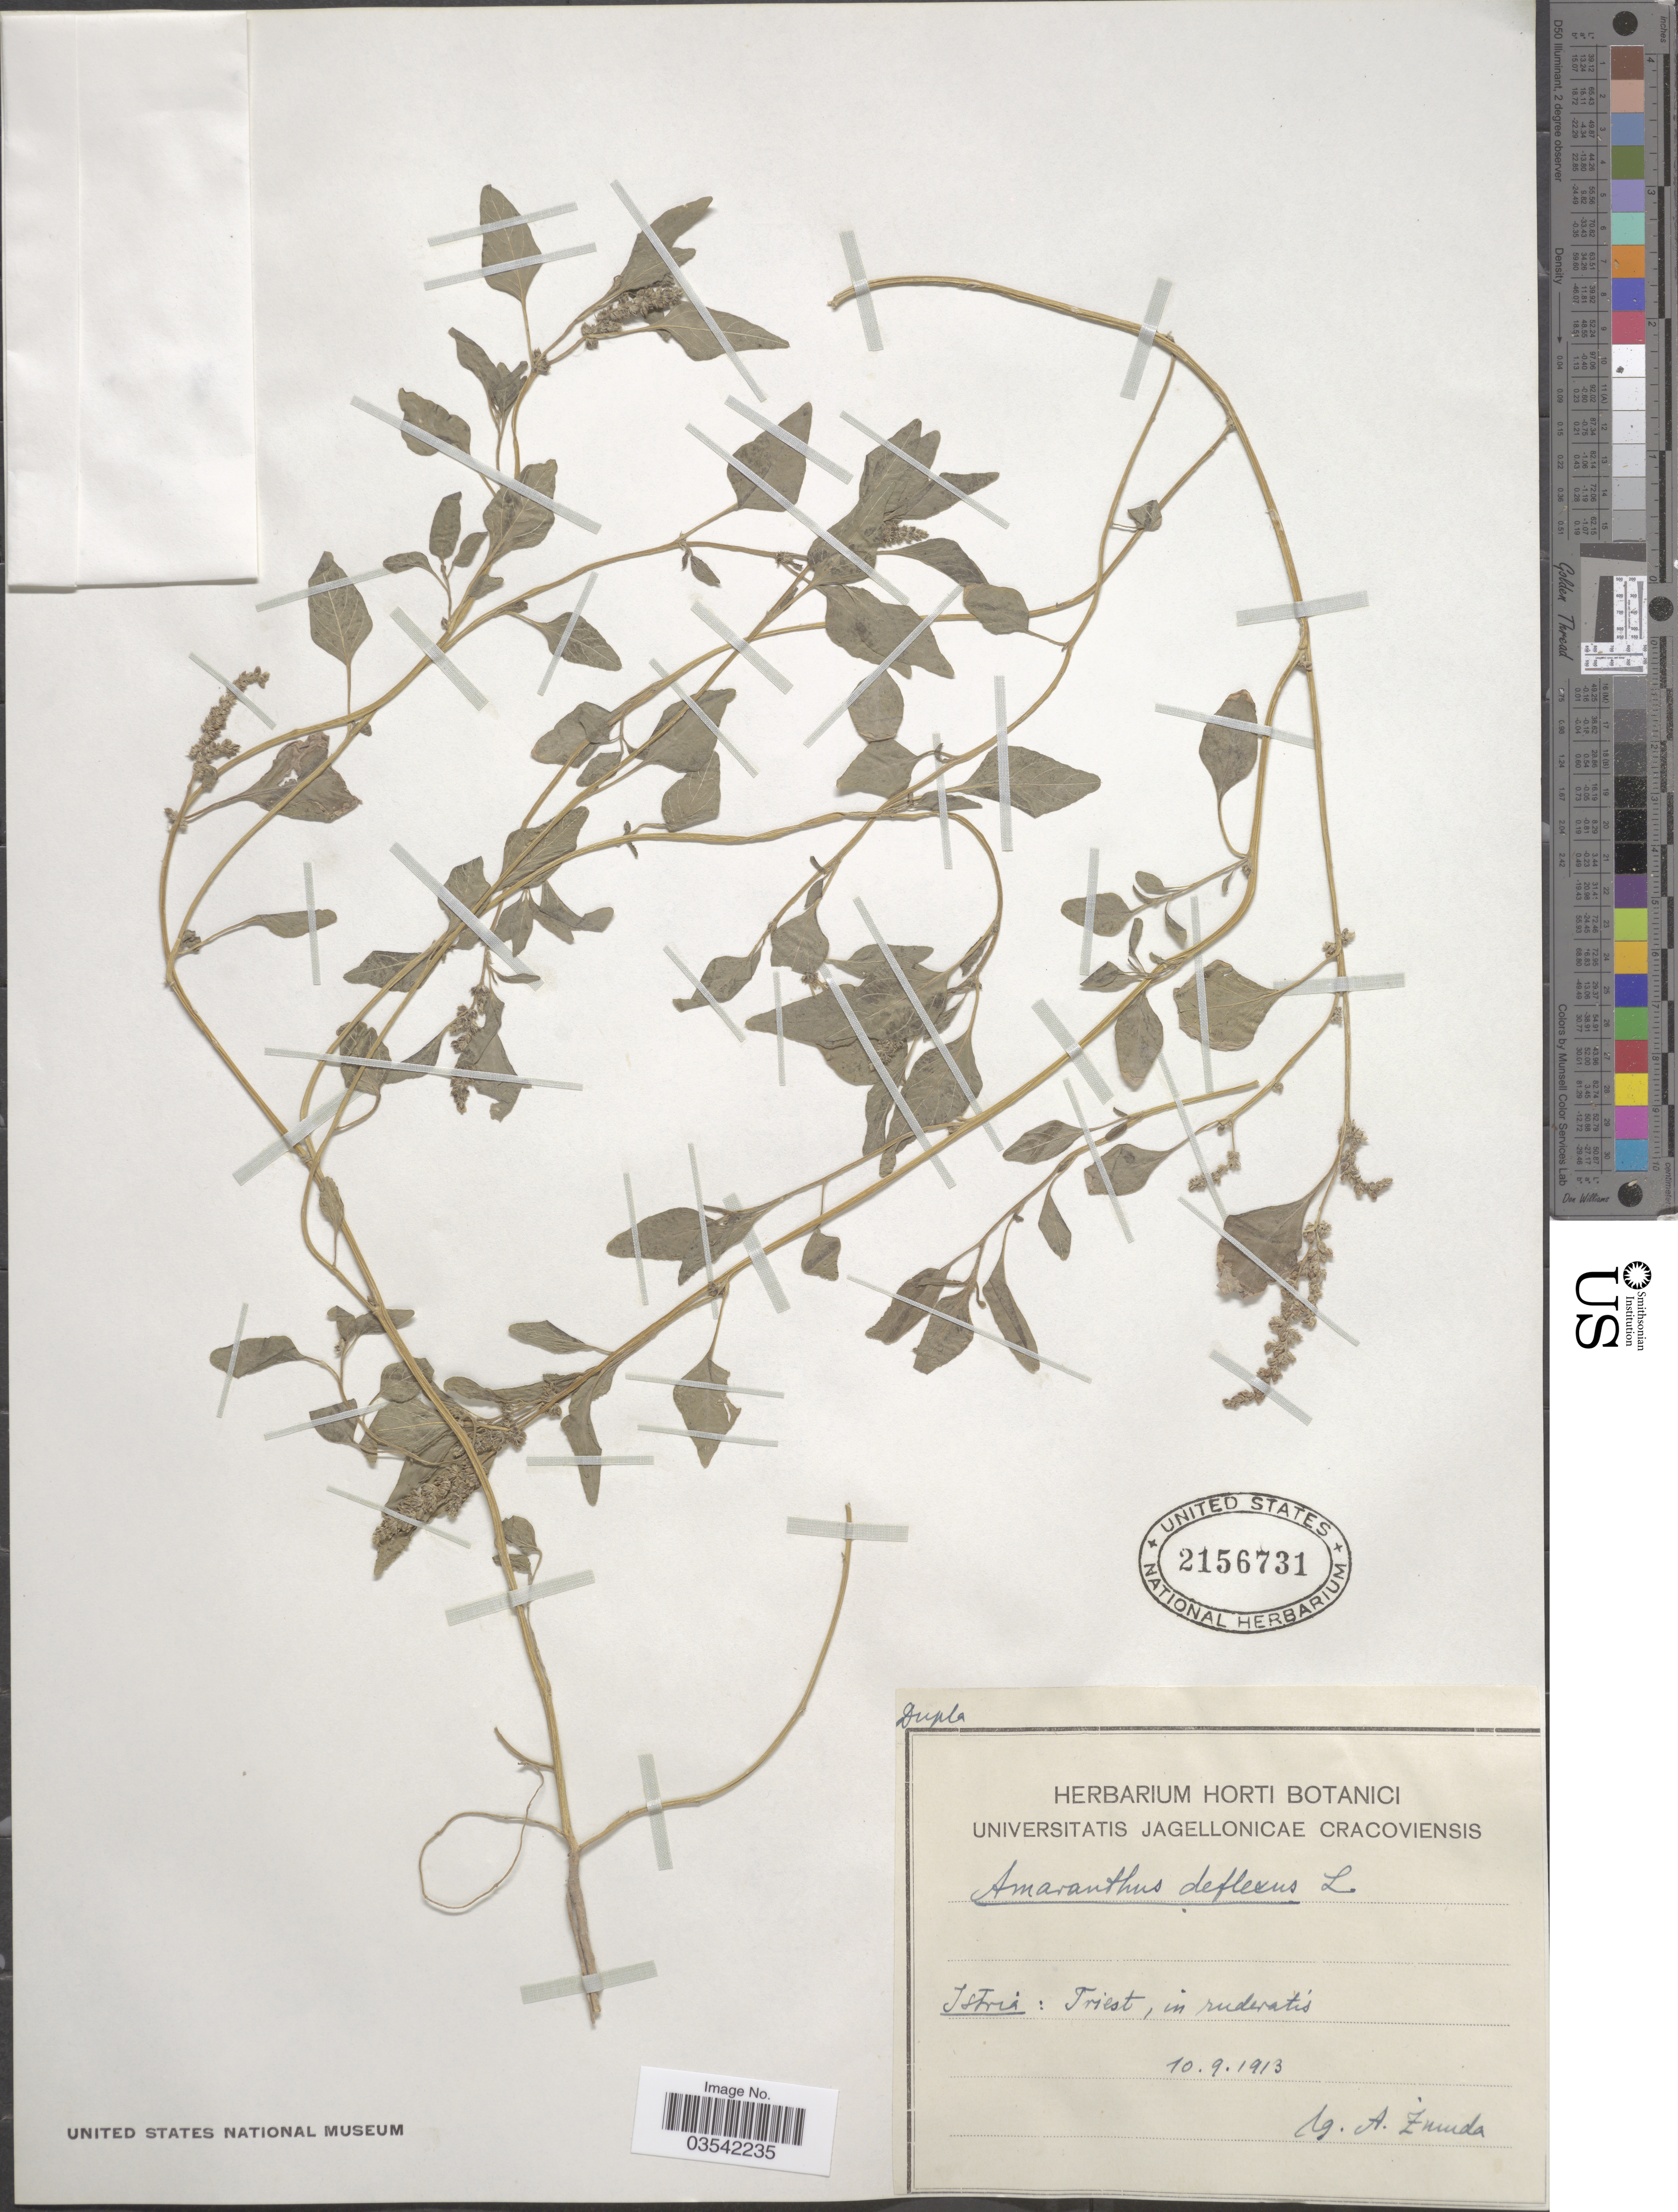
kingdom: Plantae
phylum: Tracheophyta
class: Magnoliopsida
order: Caryophyllales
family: Amaranthaceae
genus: Amaranthus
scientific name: Amaranthus deflexus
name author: L.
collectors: A. Zmuda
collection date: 1913-09-10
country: Italy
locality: Triest, in ruderatis.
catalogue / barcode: US 2156731